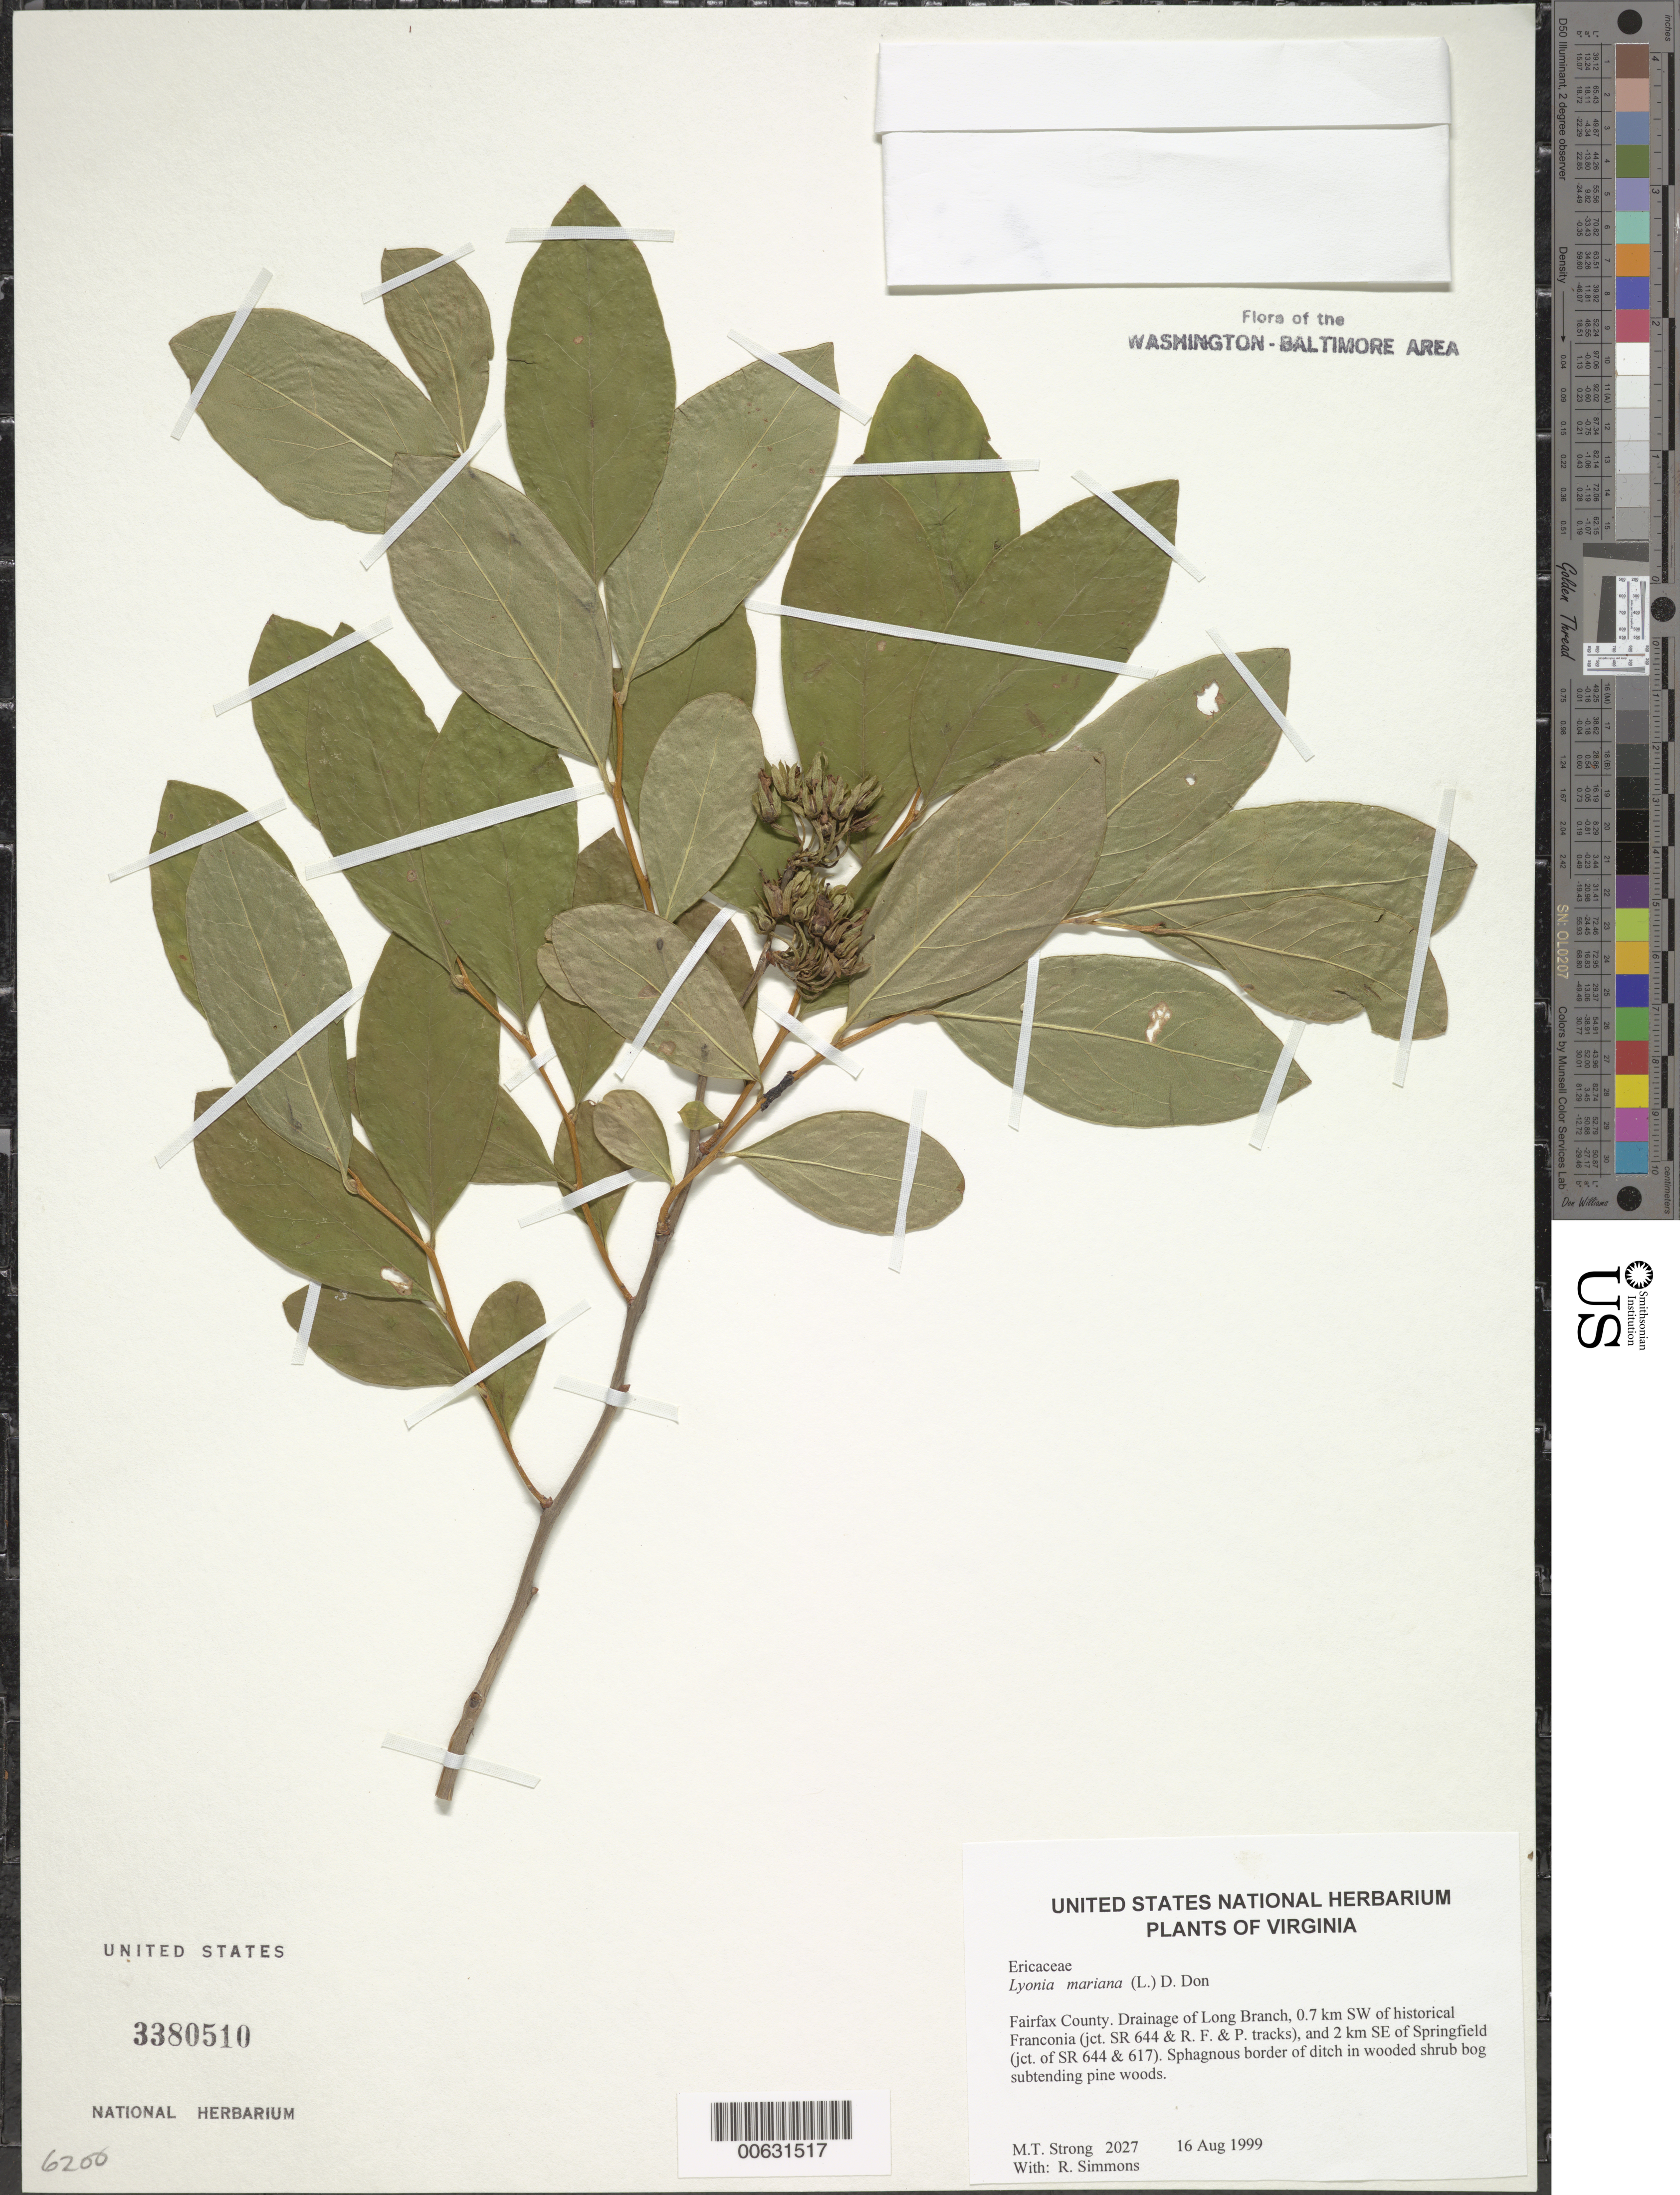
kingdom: Plantae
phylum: Tracheophyta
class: Magnoliopsida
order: Ericales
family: Ericaceae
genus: Lyonia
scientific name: Lyonia mariana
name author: (L.) D. Don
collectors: M. T. Strong & R. Simmons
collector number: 2027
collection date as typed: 16 Aug 1999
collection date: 1999-08-16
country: United States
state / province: Virginia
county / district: Fairfax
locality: Drainage of Long Branch, 0.7 km SW of historical Franconia (jct. SR 644 & R. F. & P. tracks), and 2 km SE of Springfield (jct. of SR 644 & 617)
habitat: Sphagnous border of ditch in wooded shrub bog subtending pine woods.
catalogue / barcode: US 3380510